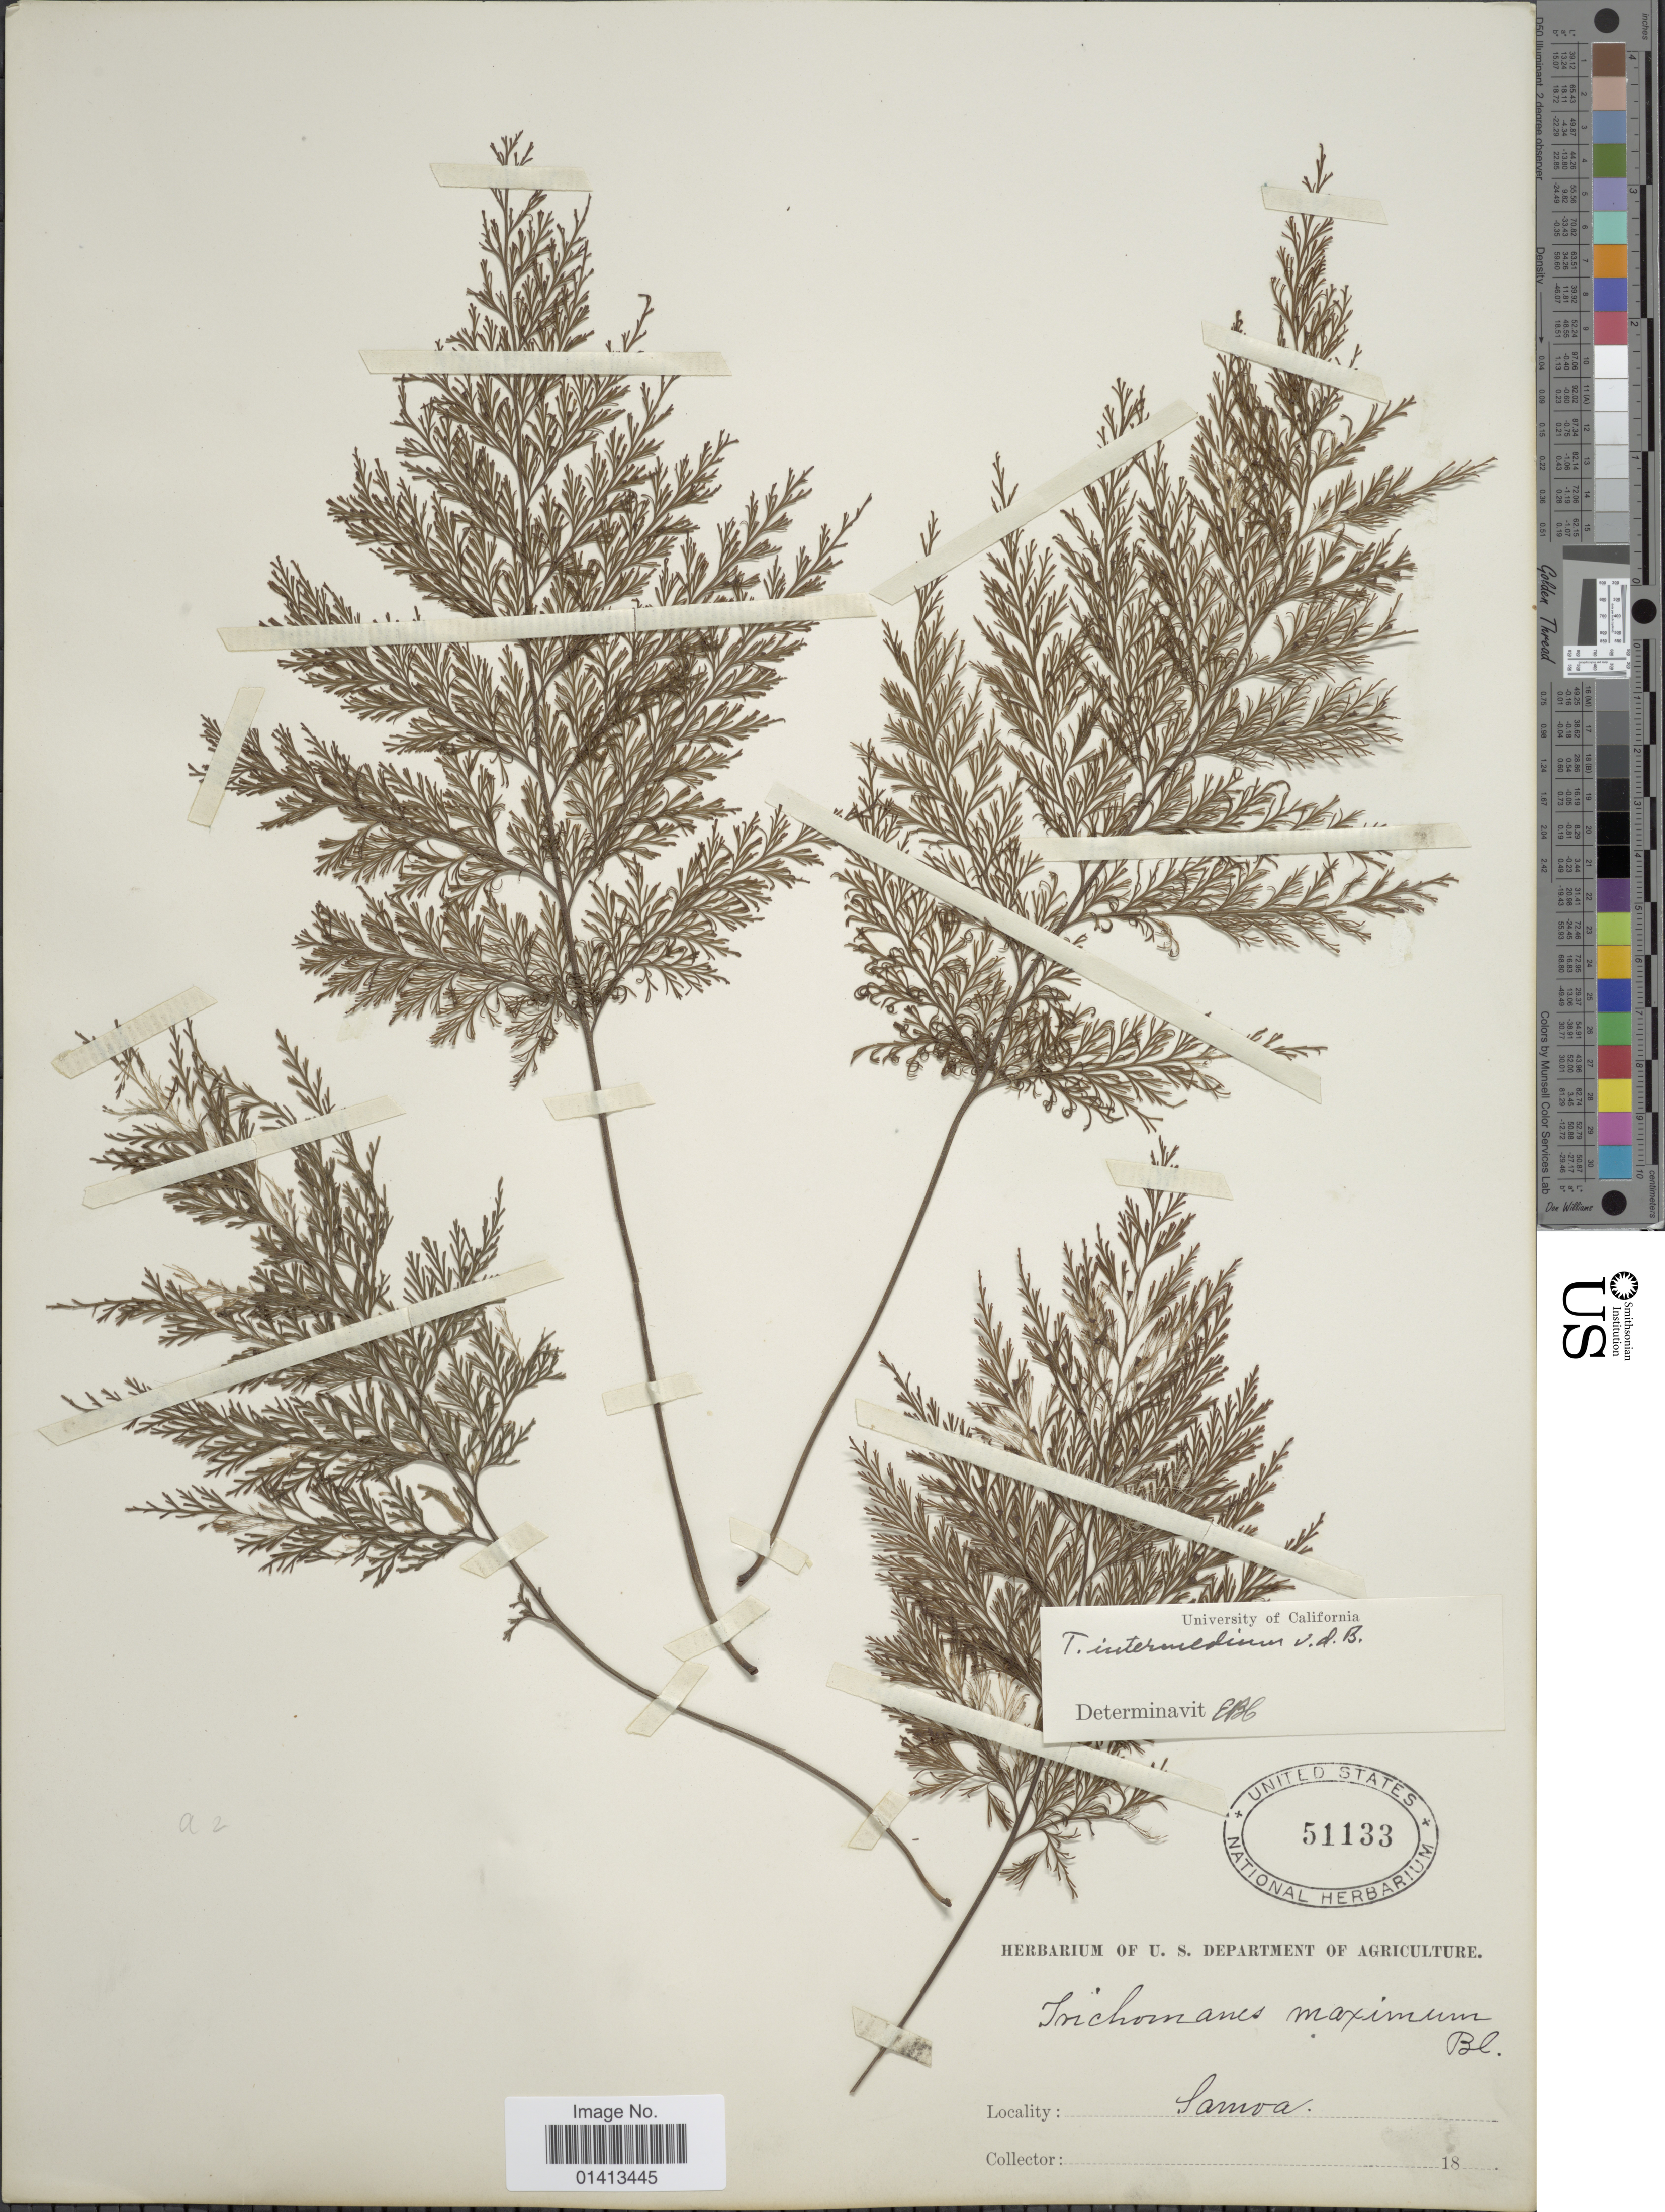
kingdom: Plantae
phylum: Tracheophyta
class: Polypodiopsida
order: Hymenophyllales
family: Hymenophyllaceae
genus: Crepidomanes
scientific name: Crepidomanes intermedium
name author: (Bosch) Ebihara & K. Iwats.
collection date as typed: Transcribed d/m/y: //18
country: American Samoa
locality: Samoa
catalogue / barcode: US 51133